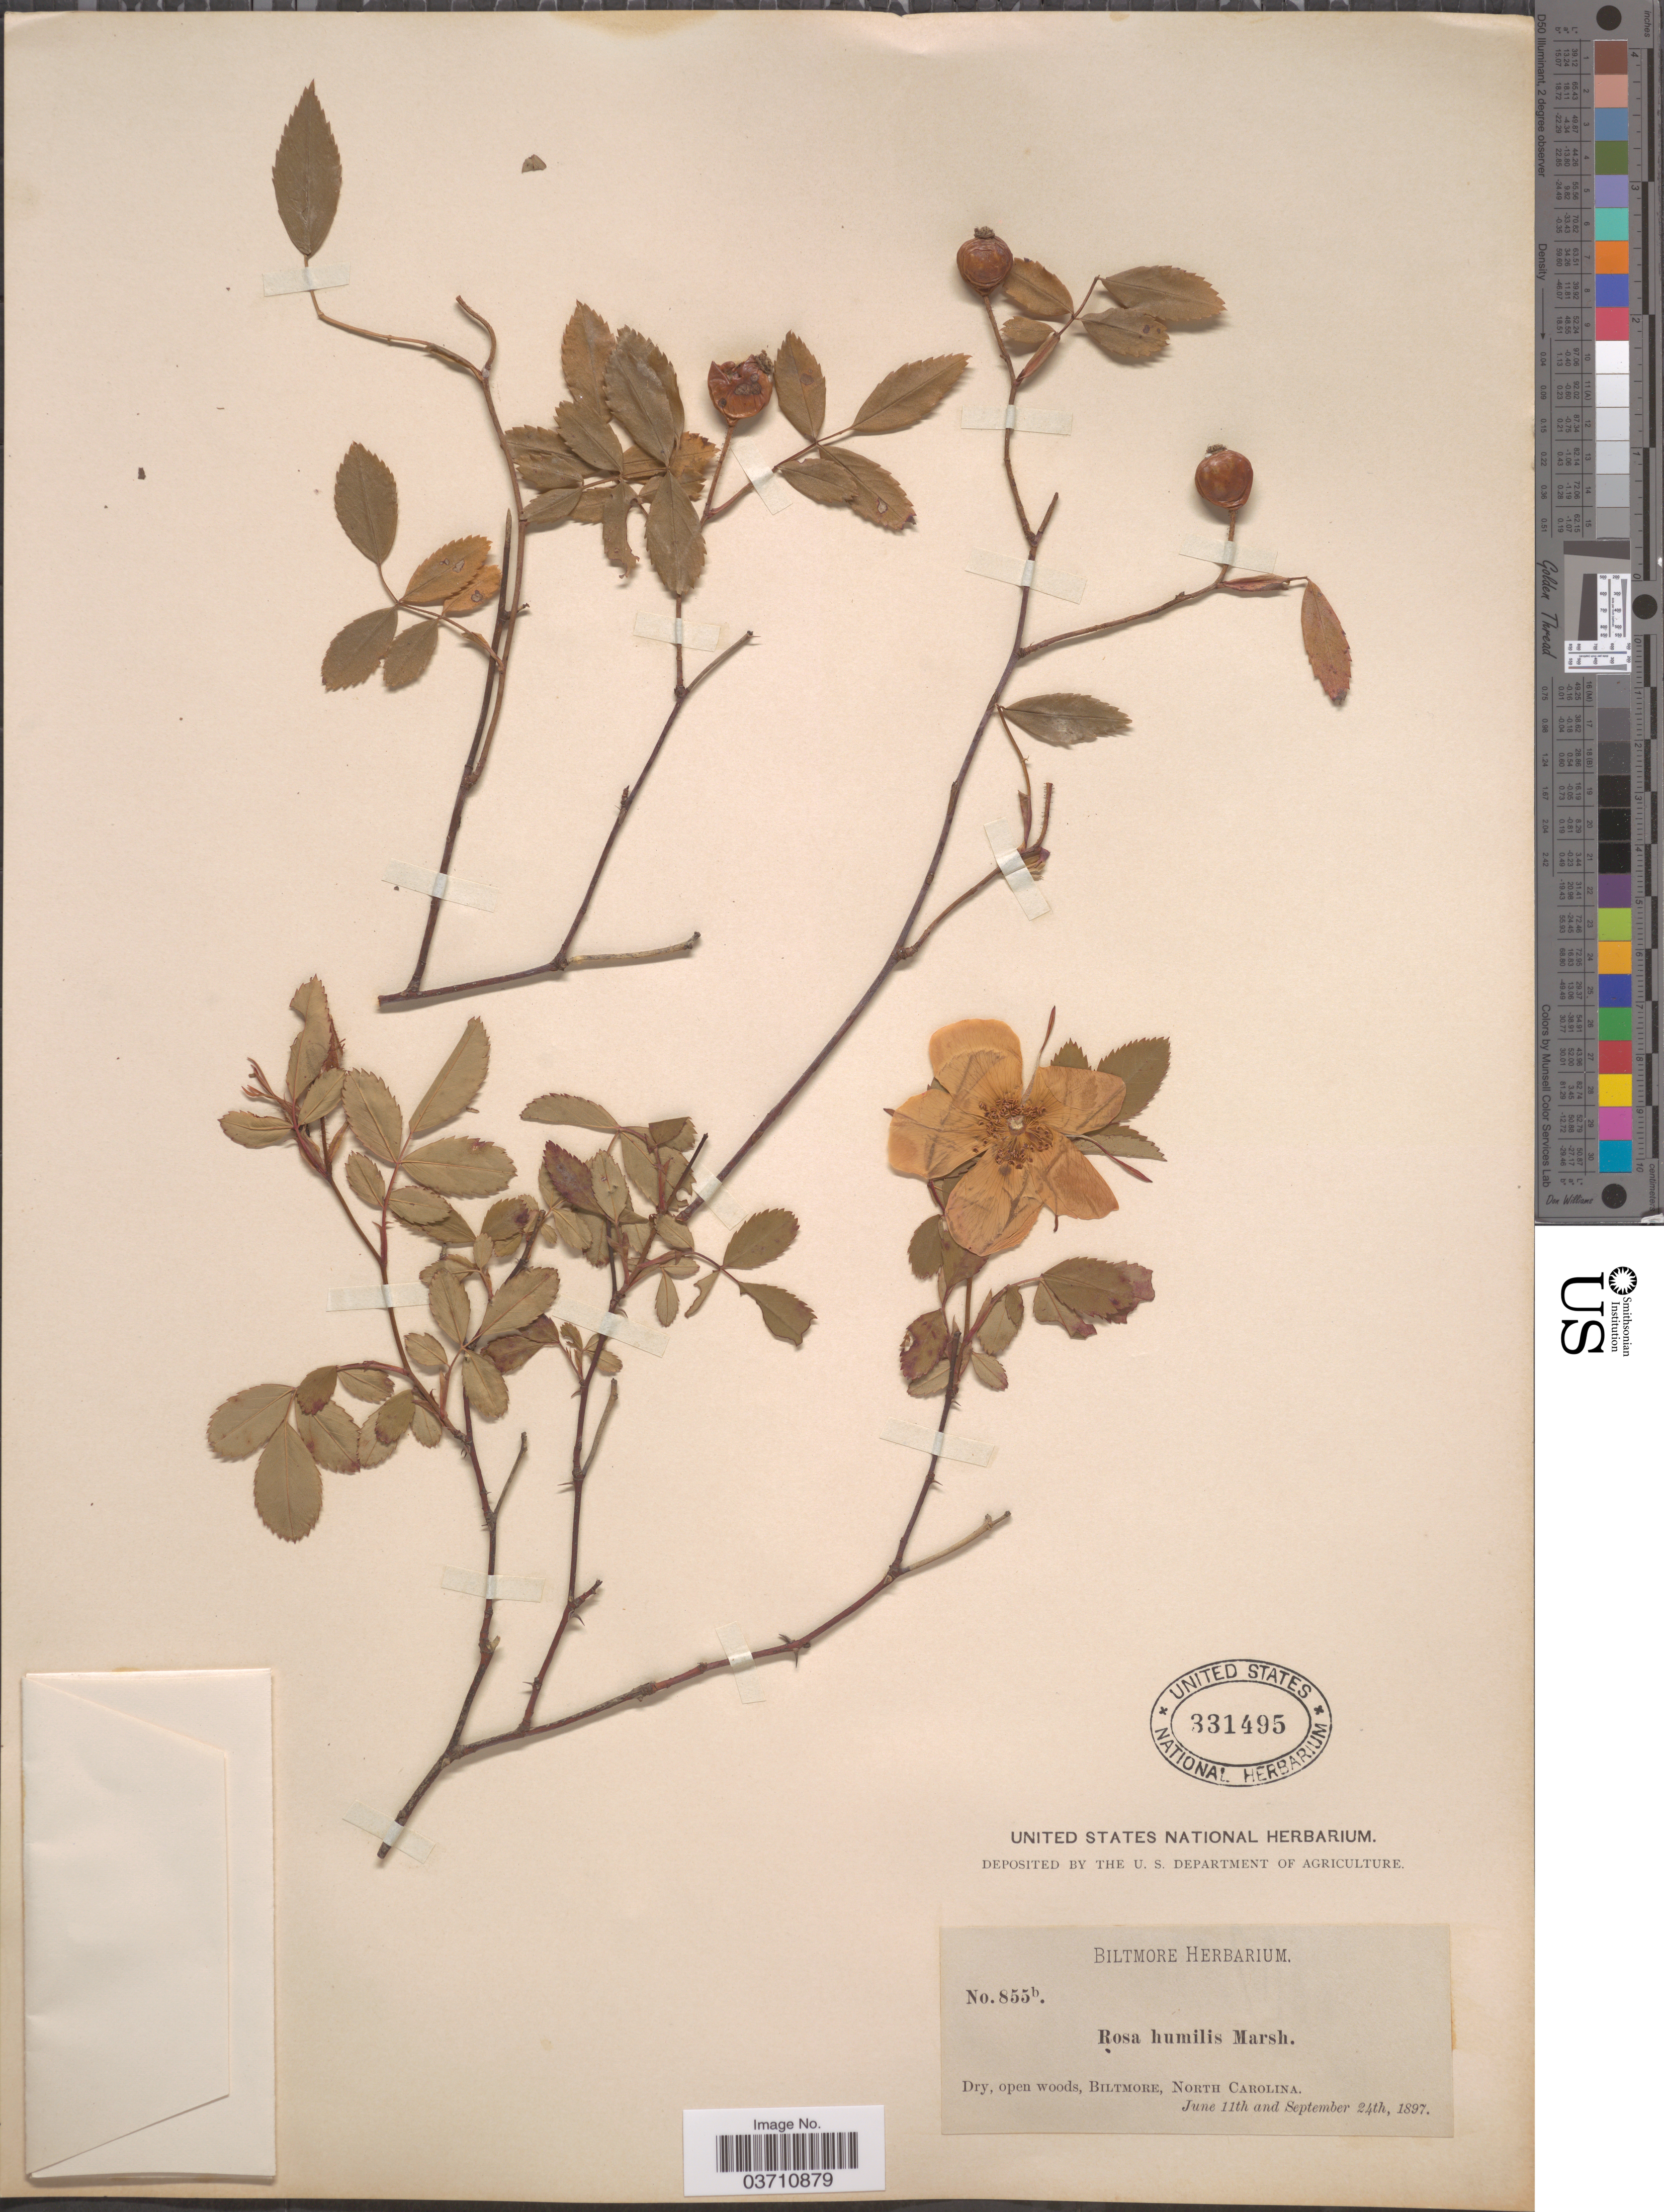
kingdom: Plantae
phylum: Tracheophyta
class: Magnoliopsida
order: Rosales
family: Rosaceae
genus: Rosa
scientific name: Rosa carolina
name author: L.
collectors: ex herb. Biltmore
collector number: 855b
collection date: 1897-06-11/1897-09-24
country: United States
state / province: North Carolina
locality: Biltmore.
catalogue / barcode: US 331495